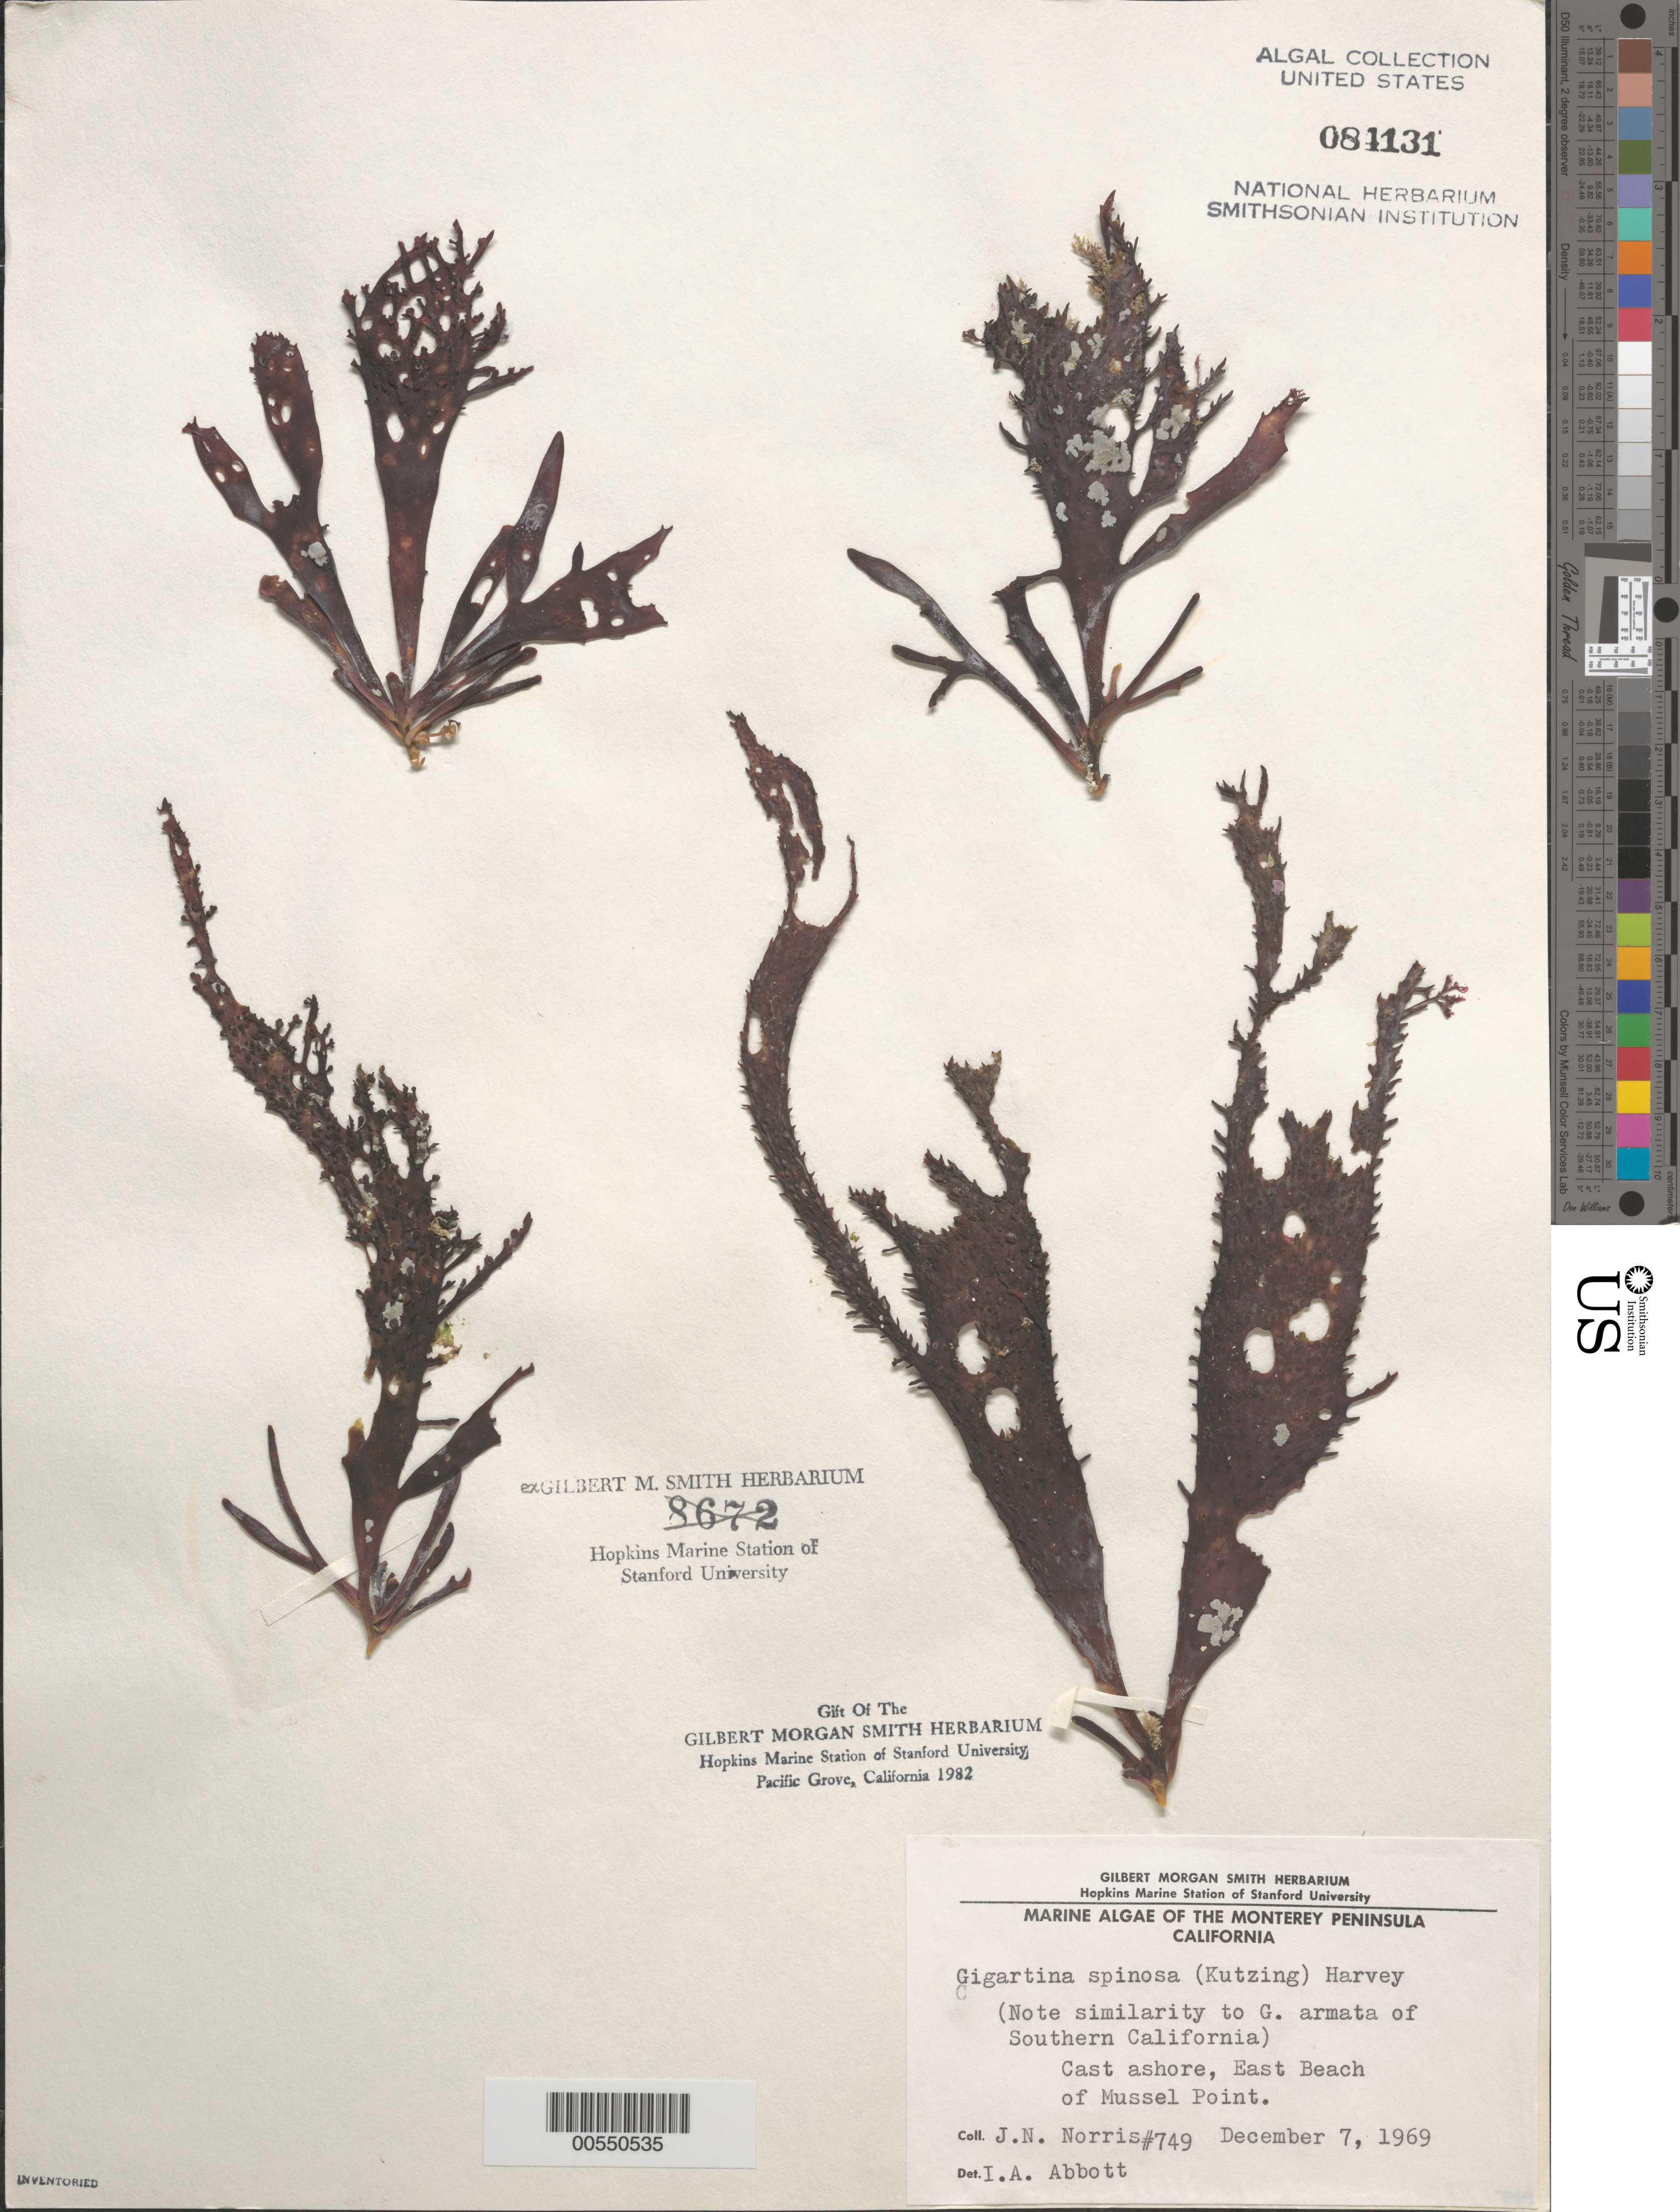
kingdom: Plantae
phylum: Rhodophyta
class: Florideophyceae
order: Gigartinales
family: Gigartinaceae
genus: Chondracanthus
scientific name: Chondracanthus spinosus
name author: (Kütz.) Guiry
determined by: Algae name updating Project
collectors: J. N. Norris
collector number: JN-749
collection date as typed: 07 Dec 1969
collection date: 1969-12-07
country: United States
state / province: California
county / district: Monterey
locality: East beach of Mussel Point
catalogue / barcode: US 84131